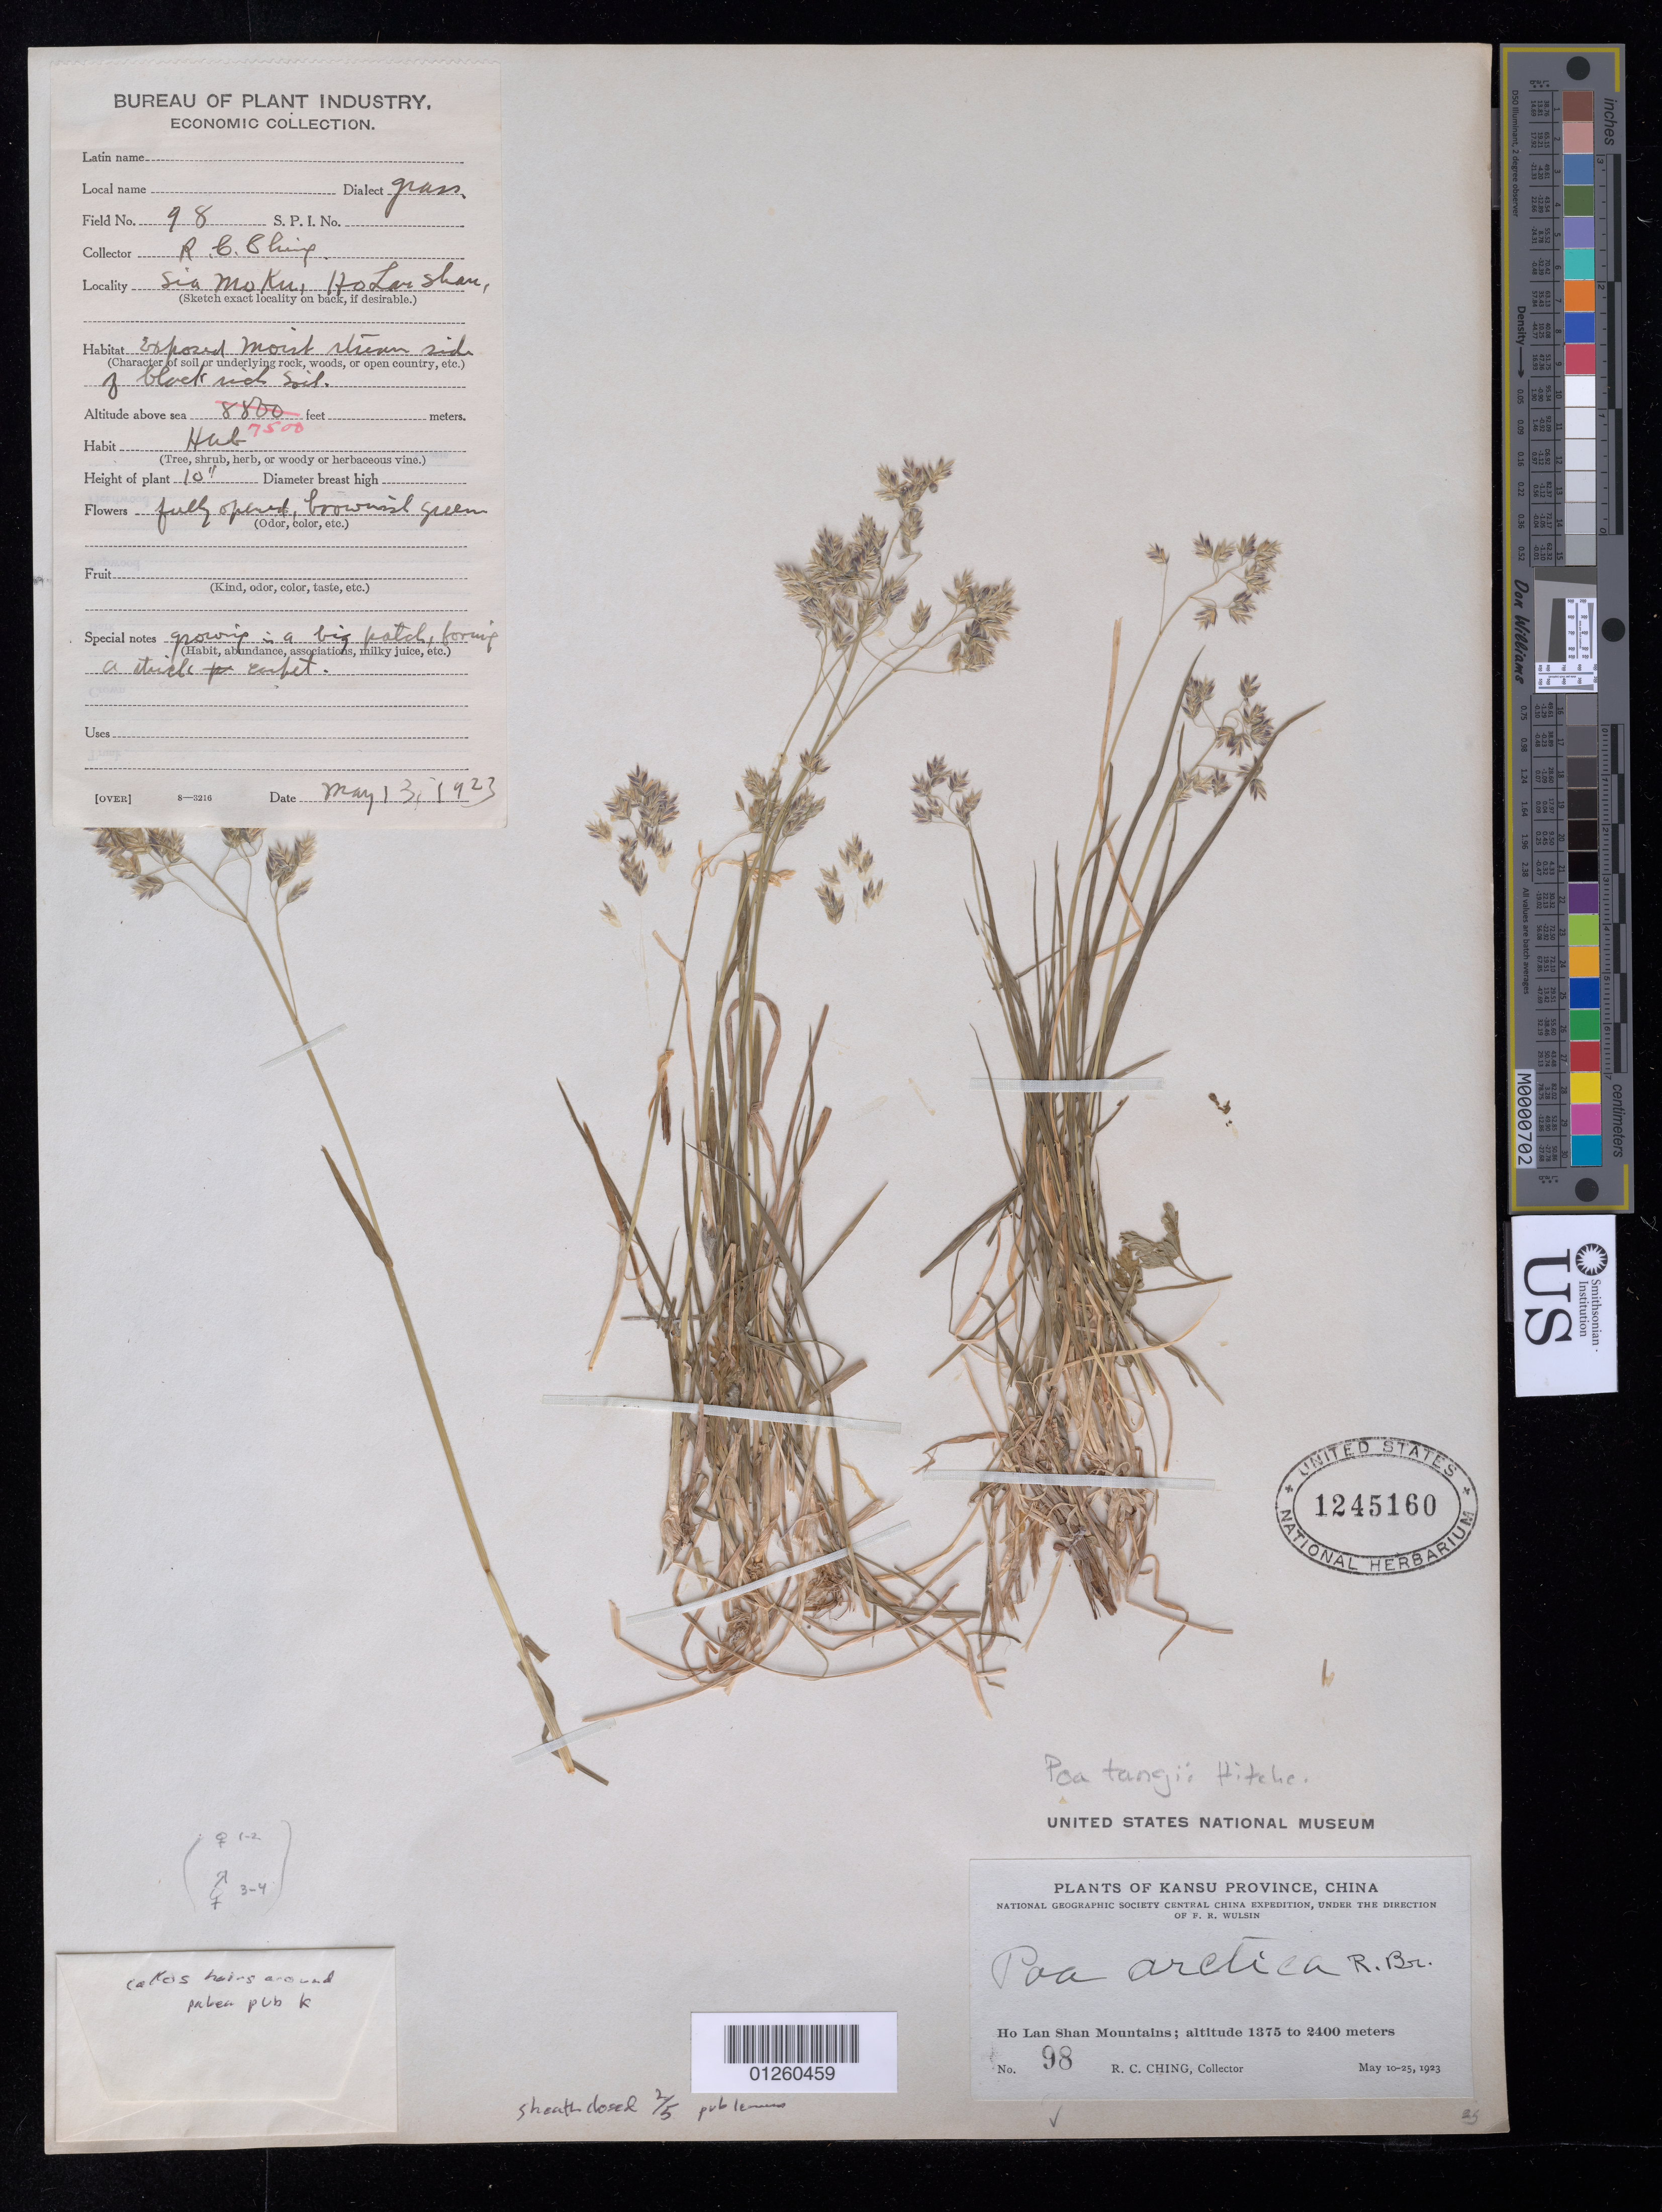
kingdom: Plantae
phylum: Tracheophyta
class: Liliopsida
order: Poales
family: Poaceae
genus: Poa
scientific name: Poa tangii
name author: Hitchc.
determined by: Soreng, Robert J., Research Associate (BOT), Smithsonian Institution - National Museum of Natural History (UNITED STATES)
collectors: R. C. Ching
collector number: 98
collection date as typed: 1923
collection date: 1923-05-10/1923-05-25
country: China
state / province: Gansu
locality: Ho Lan Shan Mountains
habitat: Mountians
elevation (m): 1375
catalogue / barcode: US 1245160